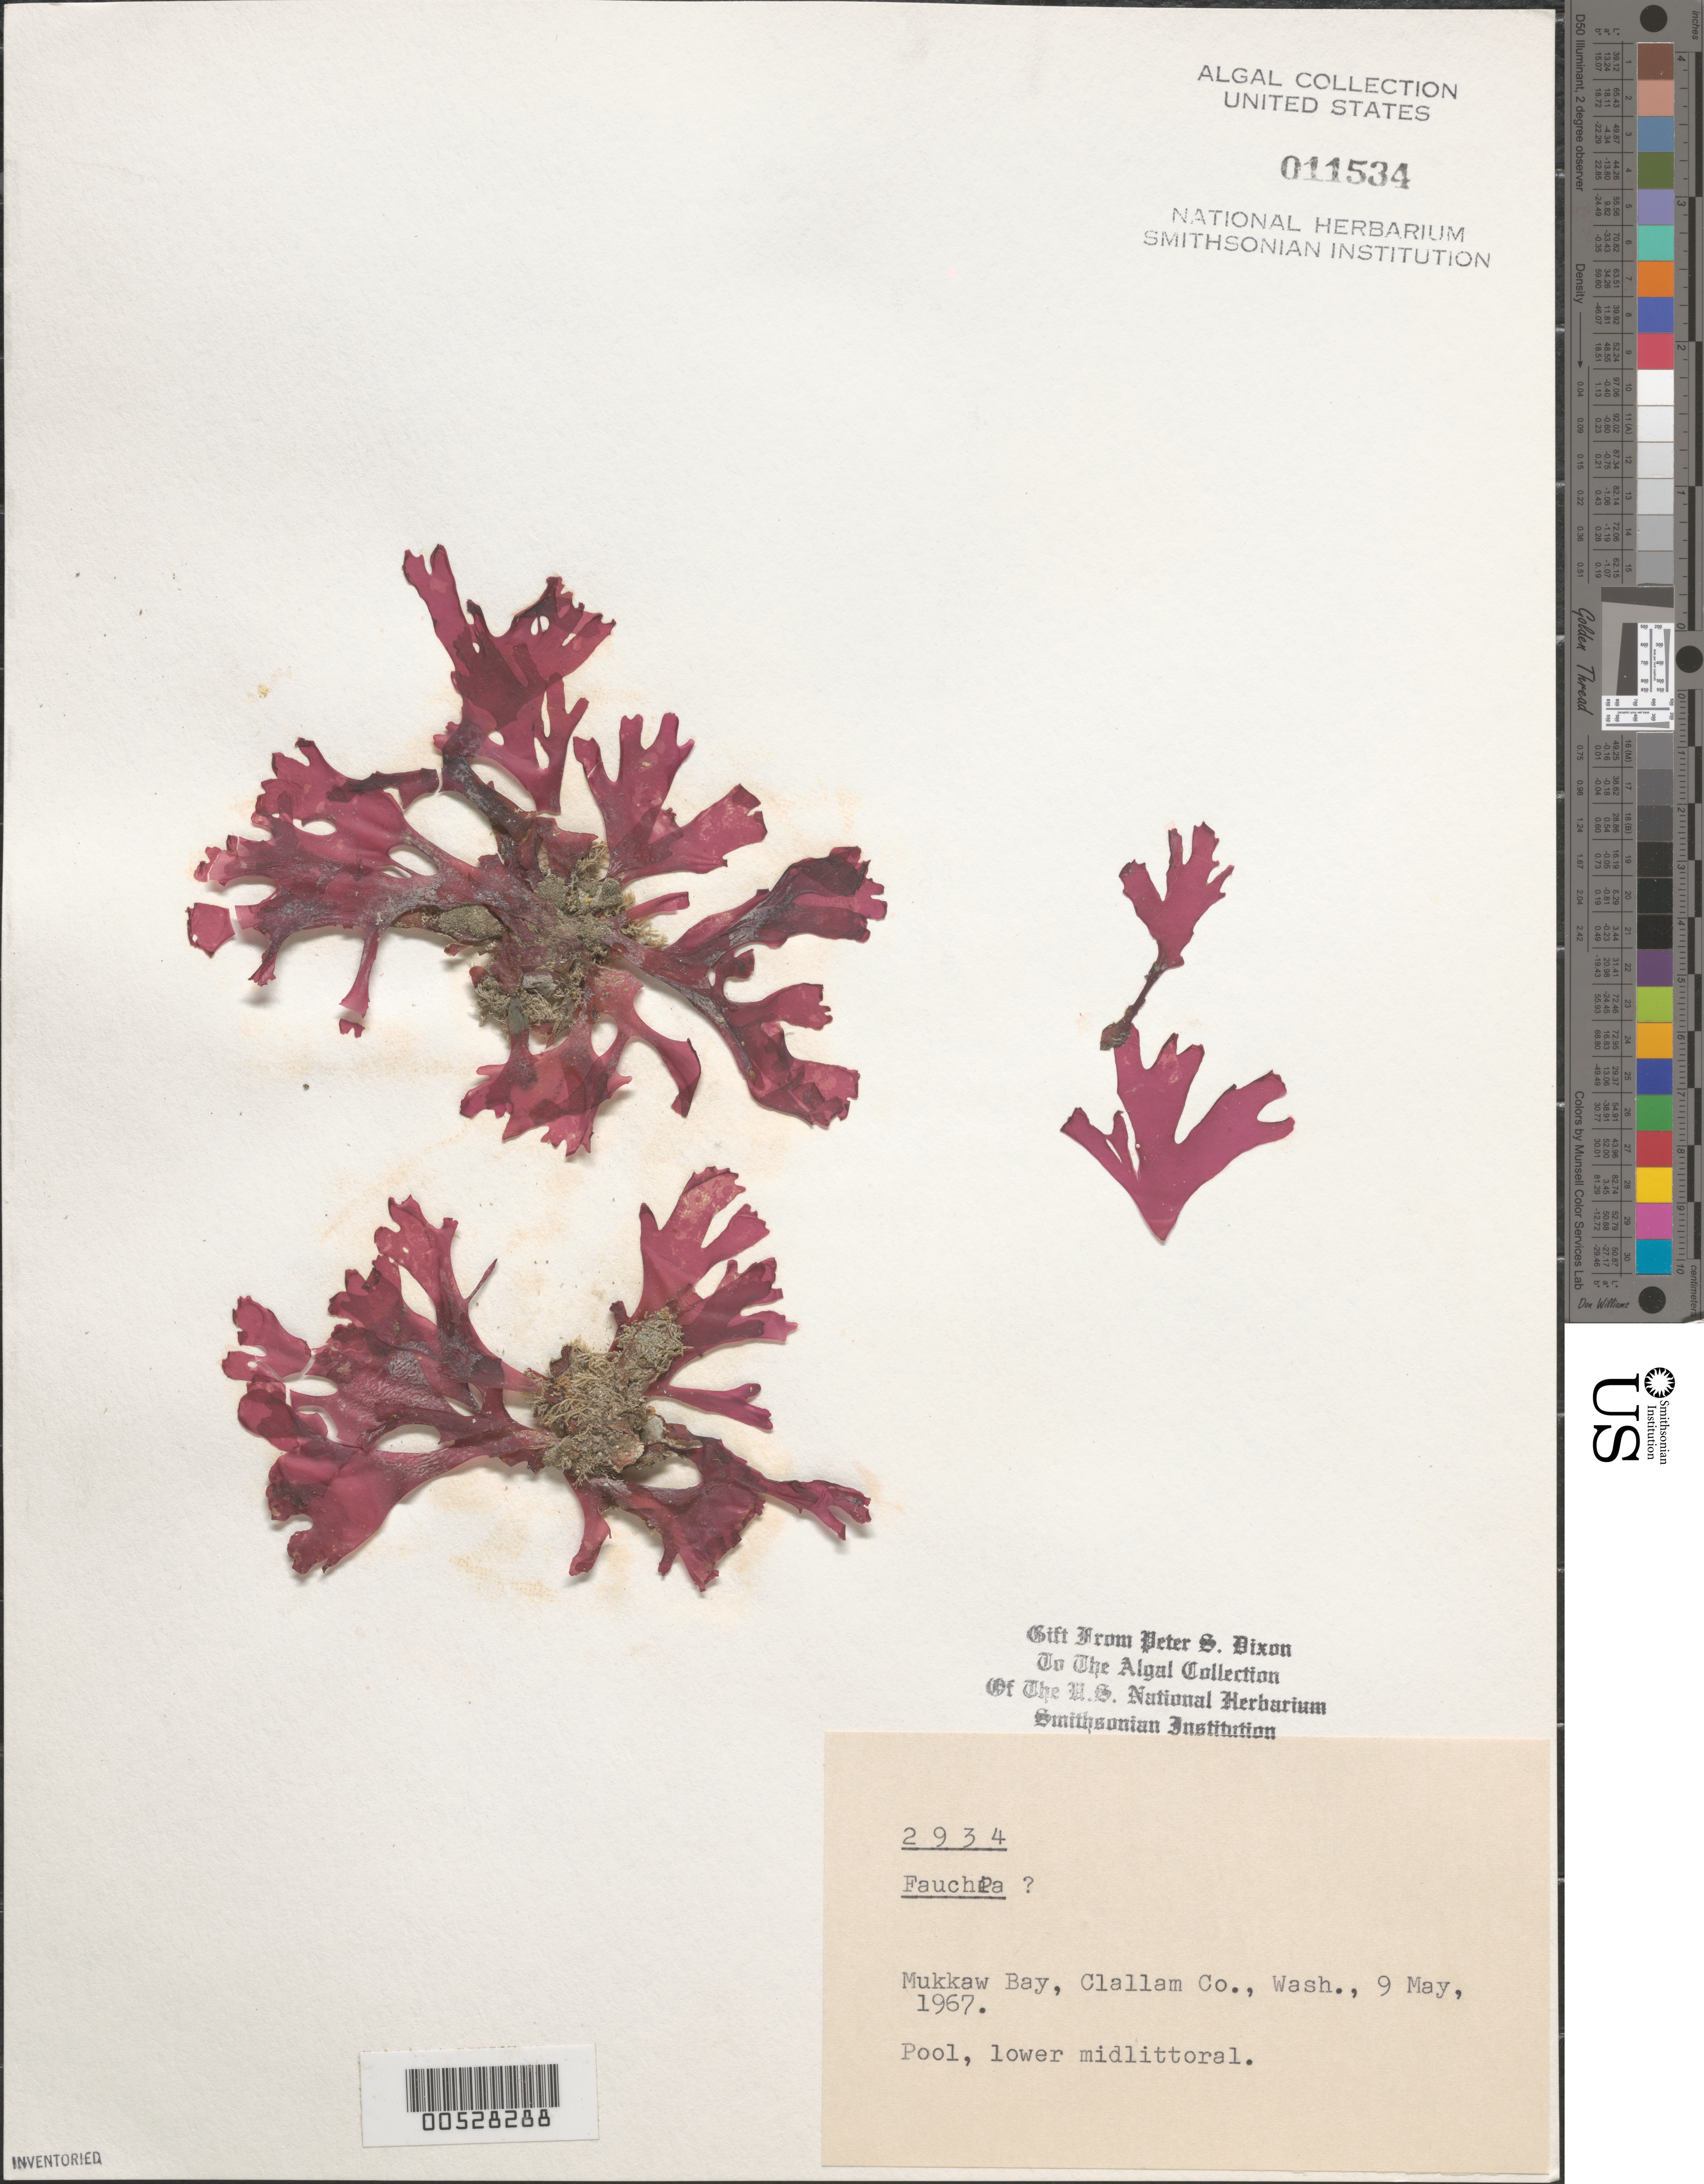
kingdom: Plantae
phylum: Rhodophyta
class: Florideophyceae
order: Rhodymeniales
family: Faucheaceae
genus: Fauchea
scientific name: Fauchea sp.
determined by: Dixon, P. S.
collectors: P. S. Dixon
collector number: PSD 2934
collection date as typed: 09 May 1967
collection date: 1967-05-09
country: United States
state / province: Washington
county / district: Clallam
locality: Mukkaw Bay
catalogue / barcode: US 11534